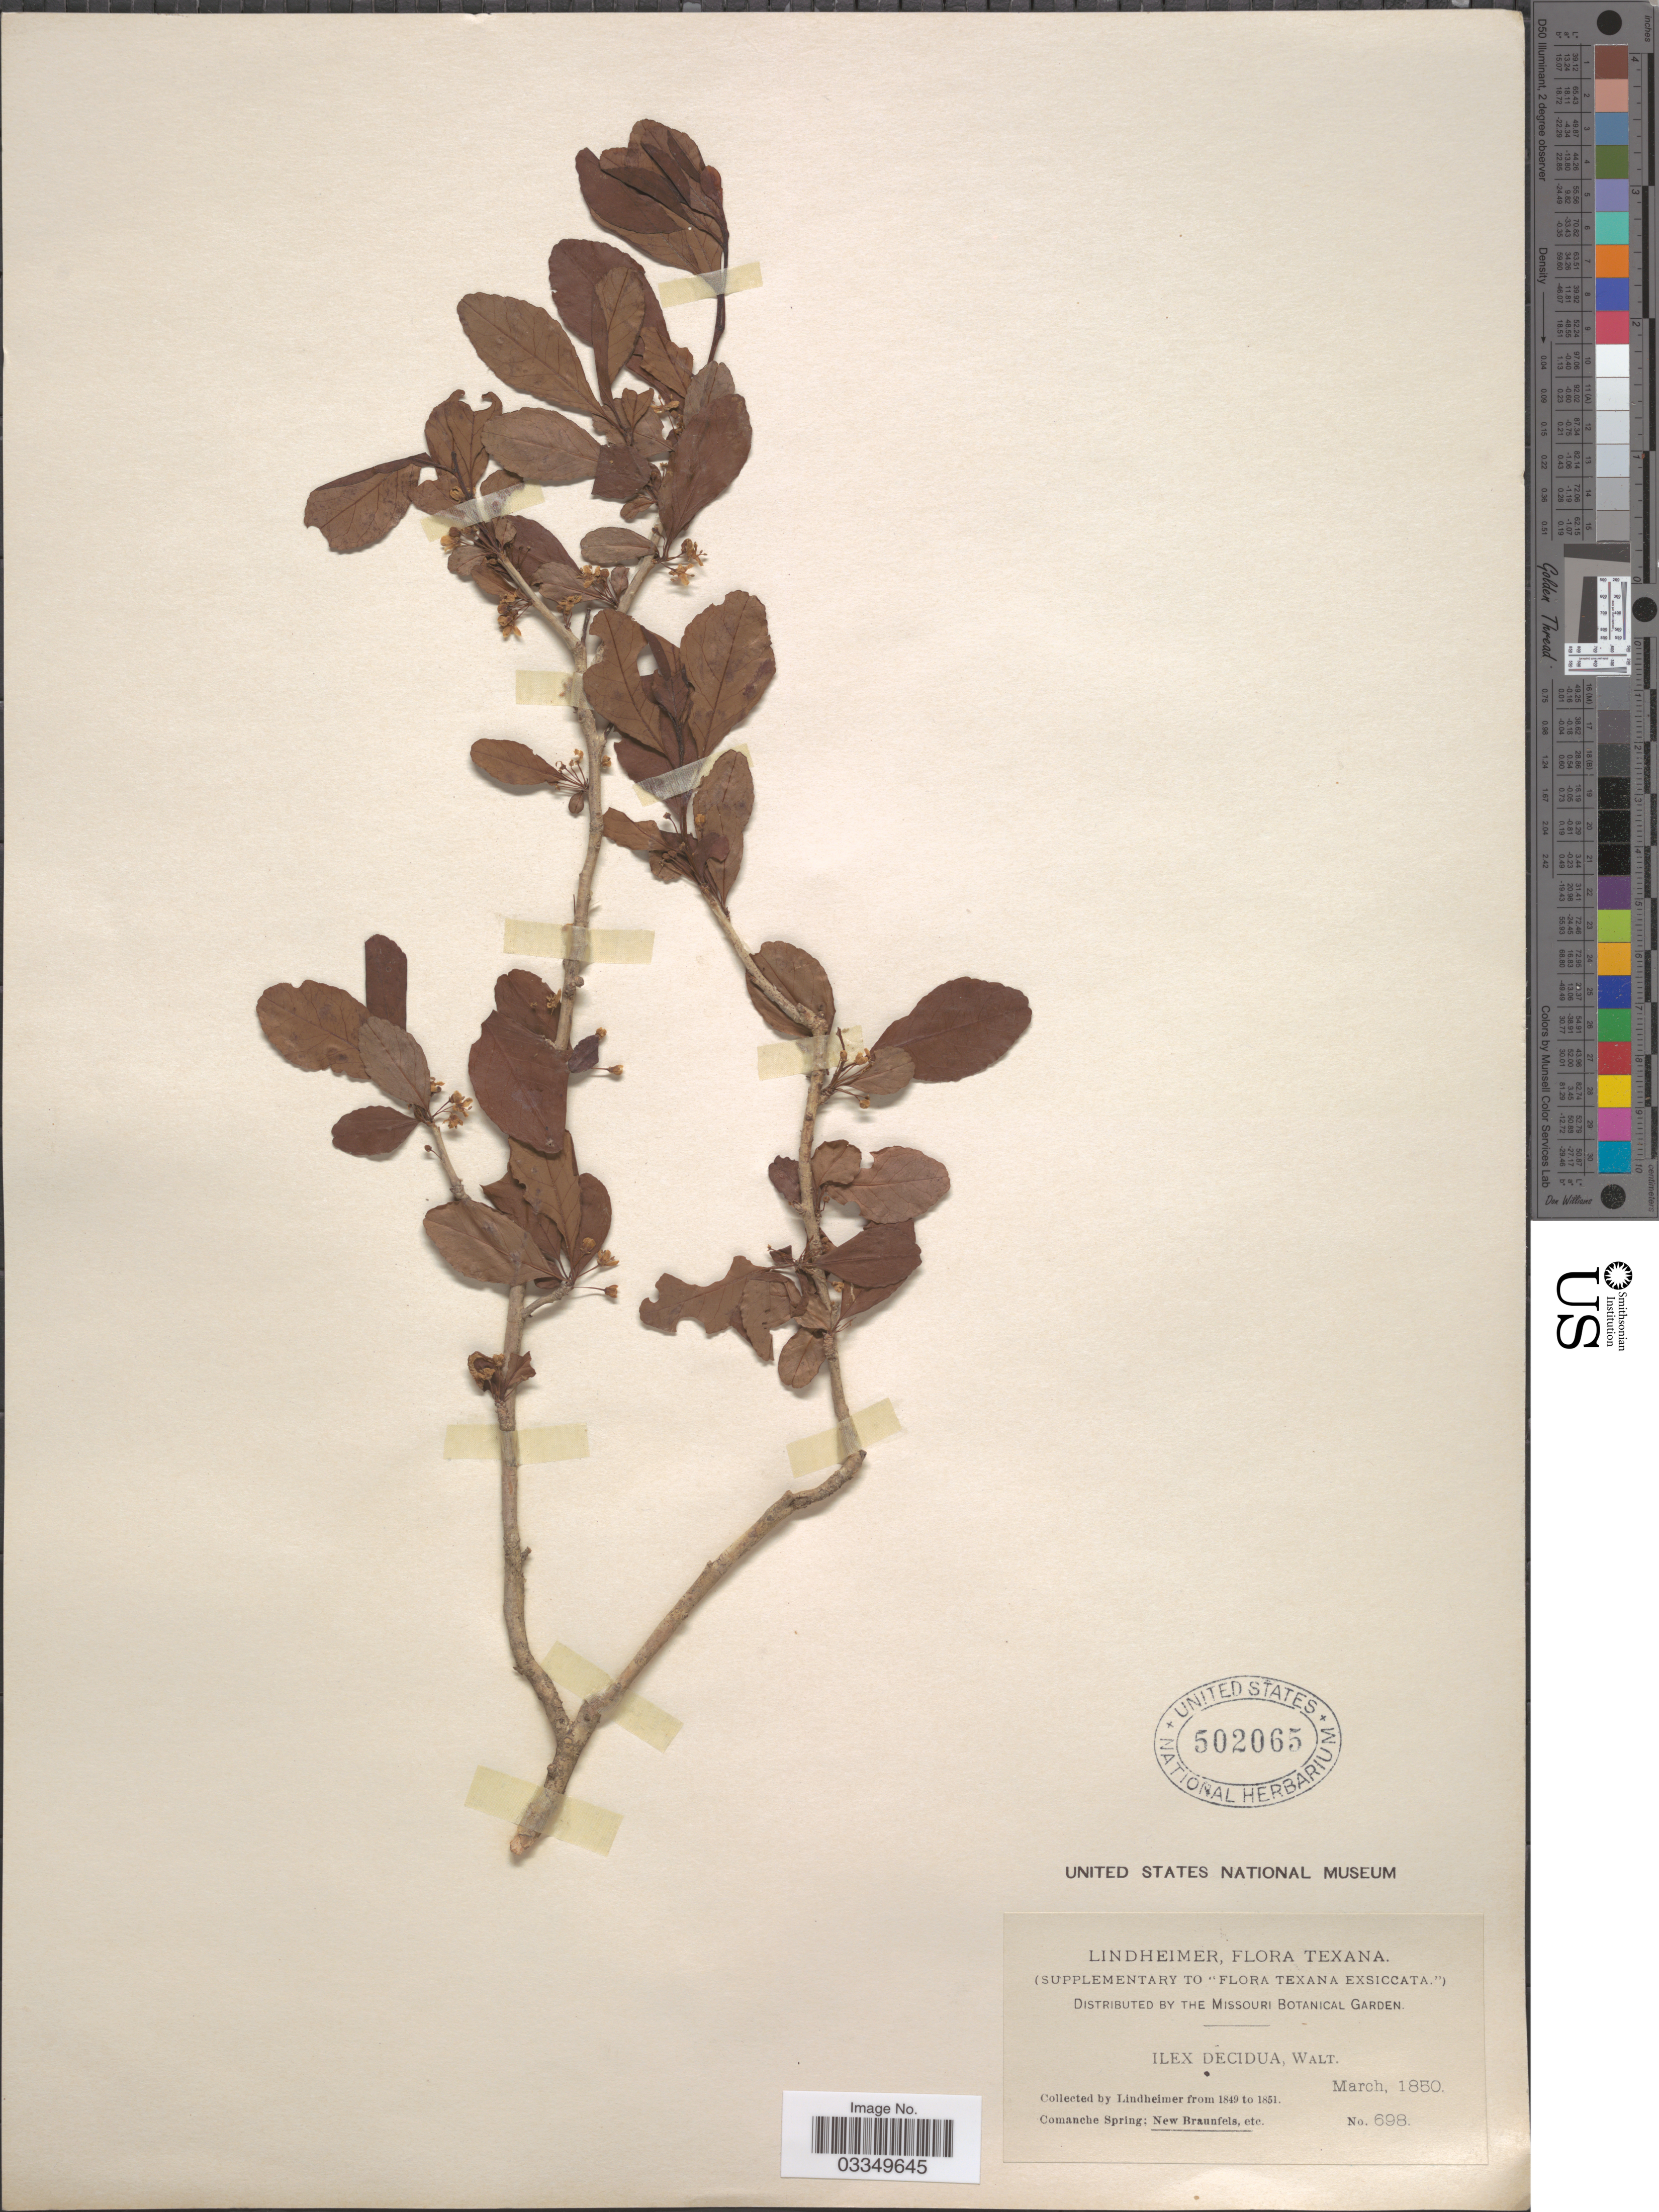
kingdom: Plantae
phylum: Tracheophyta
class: Magnoliopsida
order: Aquifoliales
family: Aquifoliaceae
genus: Ilex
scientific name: Ilex decidua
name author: Walter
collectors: -. Lindheimer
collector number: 698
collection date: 1850-03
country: United States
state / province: Texas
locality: Comanche Spring; New Braunfels, etc.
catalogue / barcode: US 502065